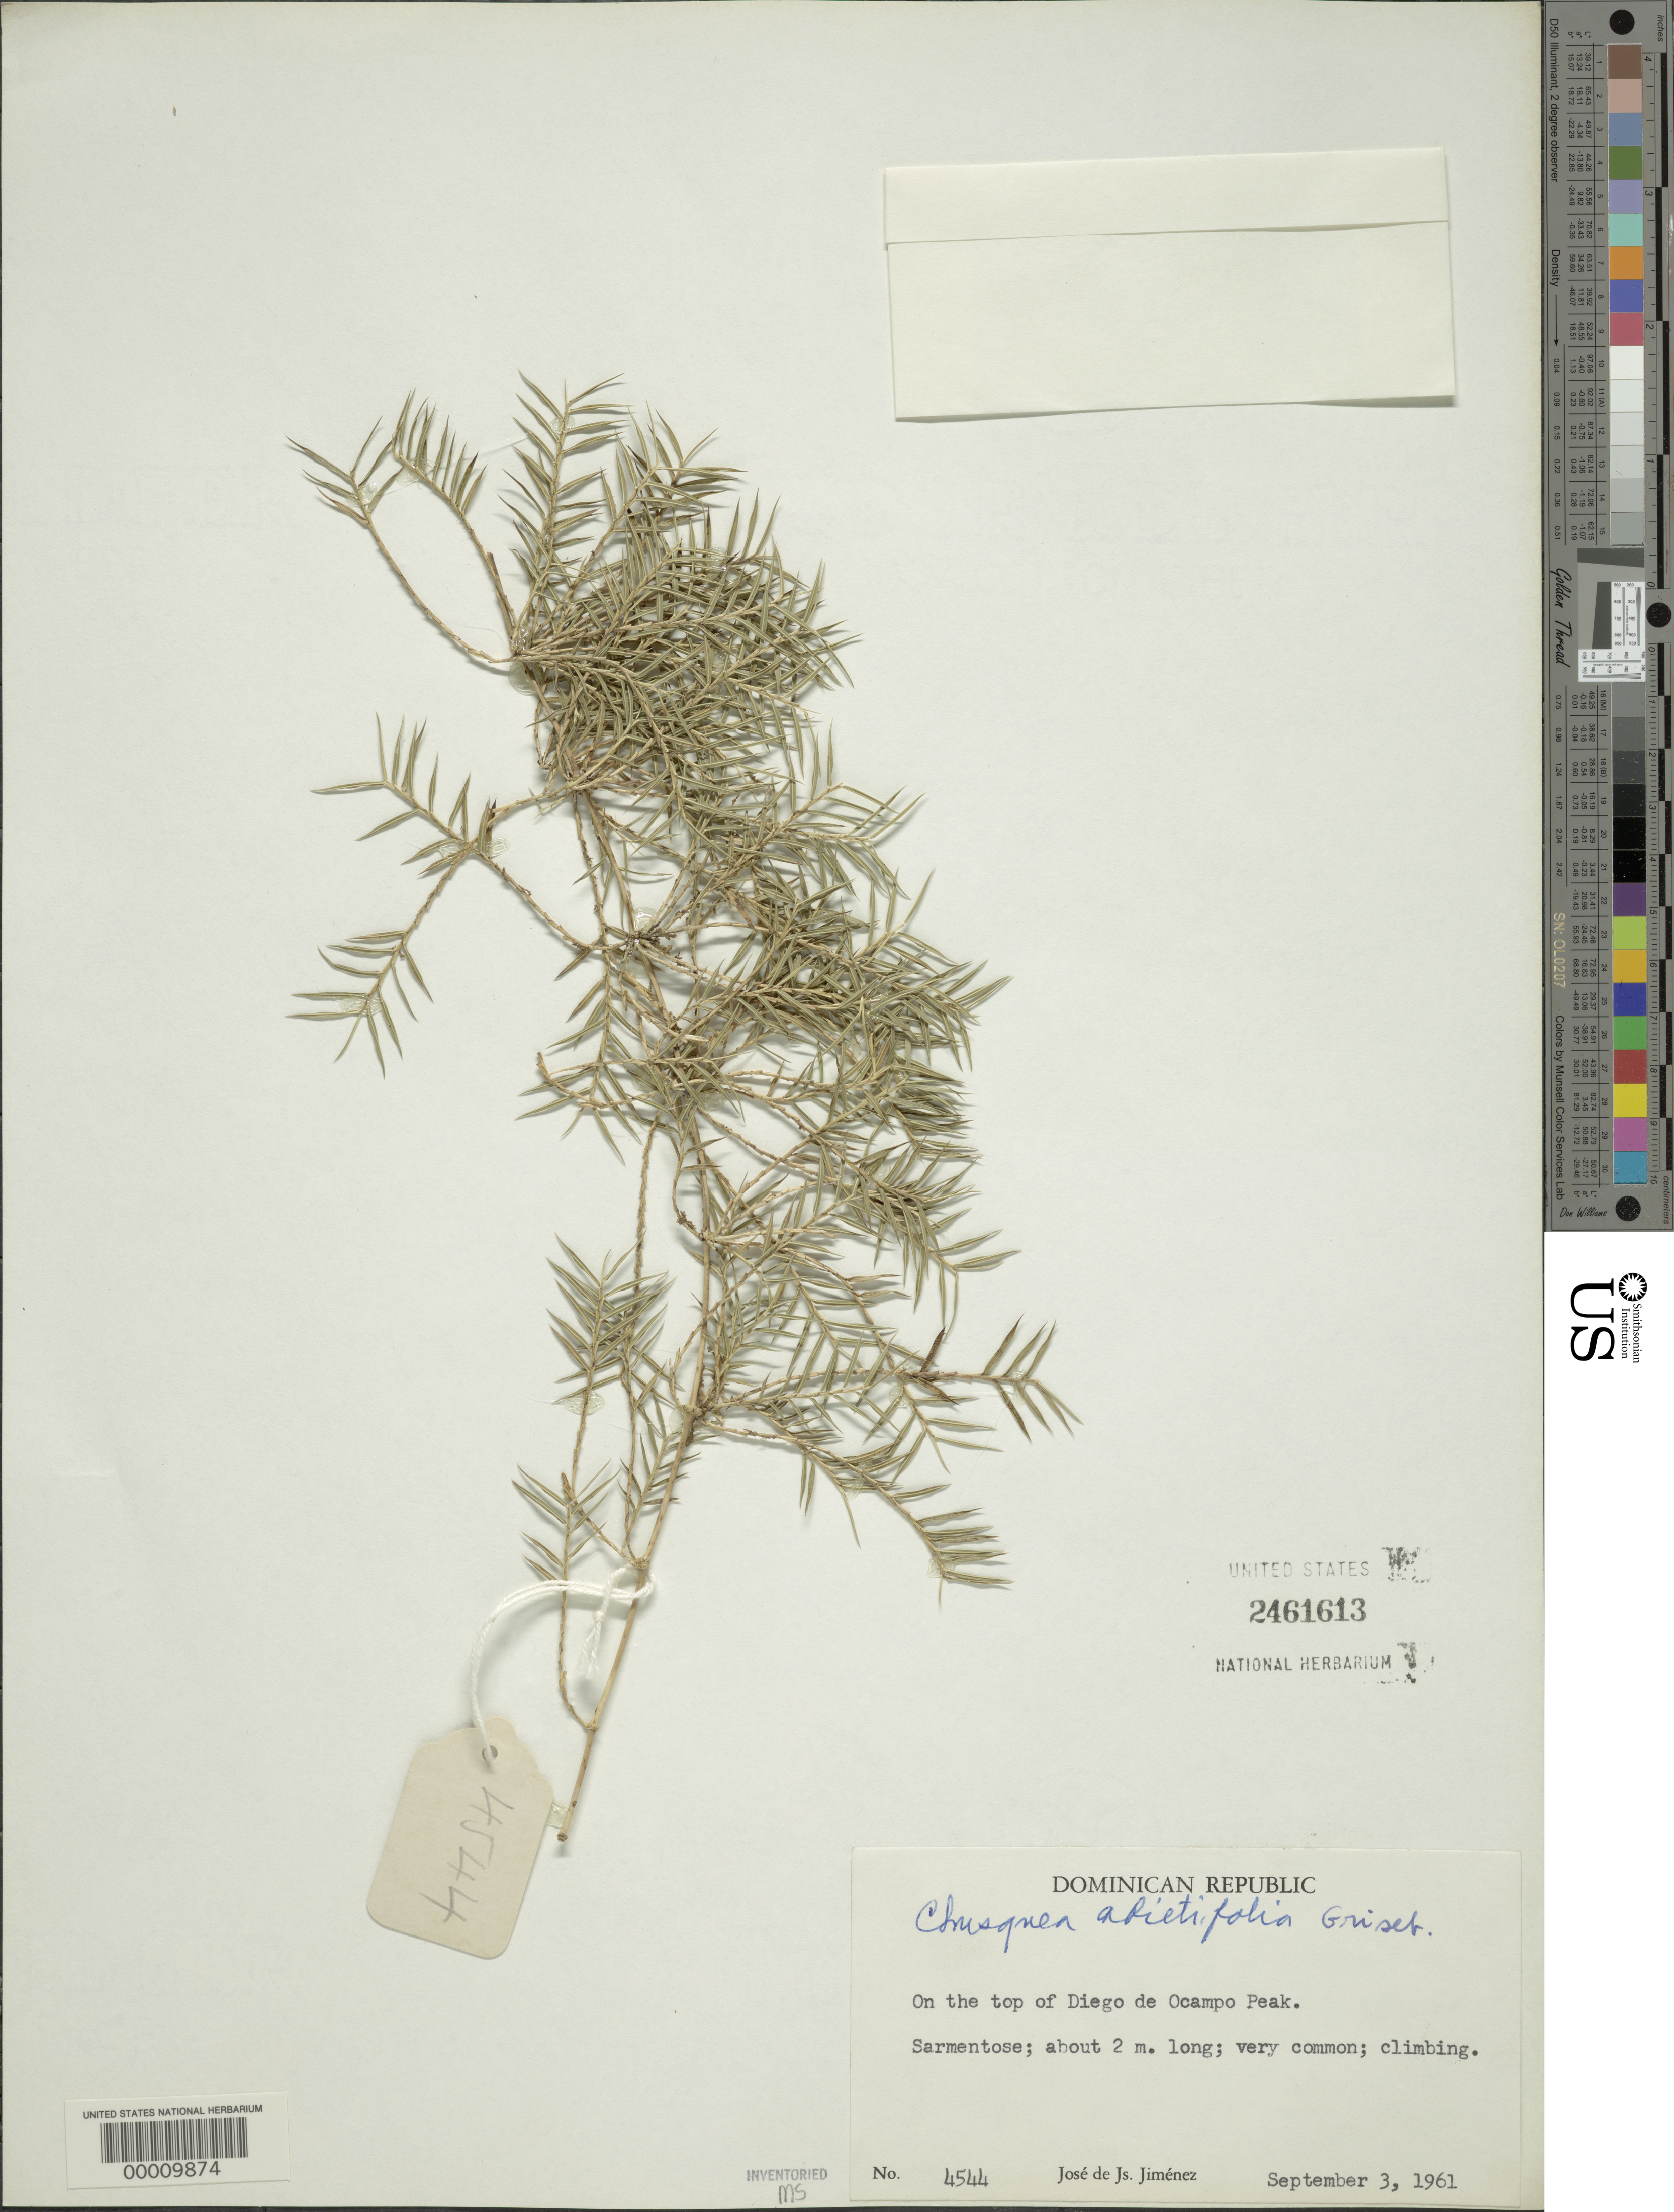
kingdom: Plantae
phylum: Tracheophyta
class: Liliopsida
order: Poales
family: Poaceae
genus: Chusquea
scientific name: Chusquea abietifolia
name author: Griseb.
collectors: J. J. Jiménez Almonte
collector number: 4544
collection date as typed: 03 Sep 1961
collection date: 1961-09-03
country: Dominican Republic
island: Hispaniola Island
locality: Diego de ocampo peak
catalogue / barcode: US 2461613